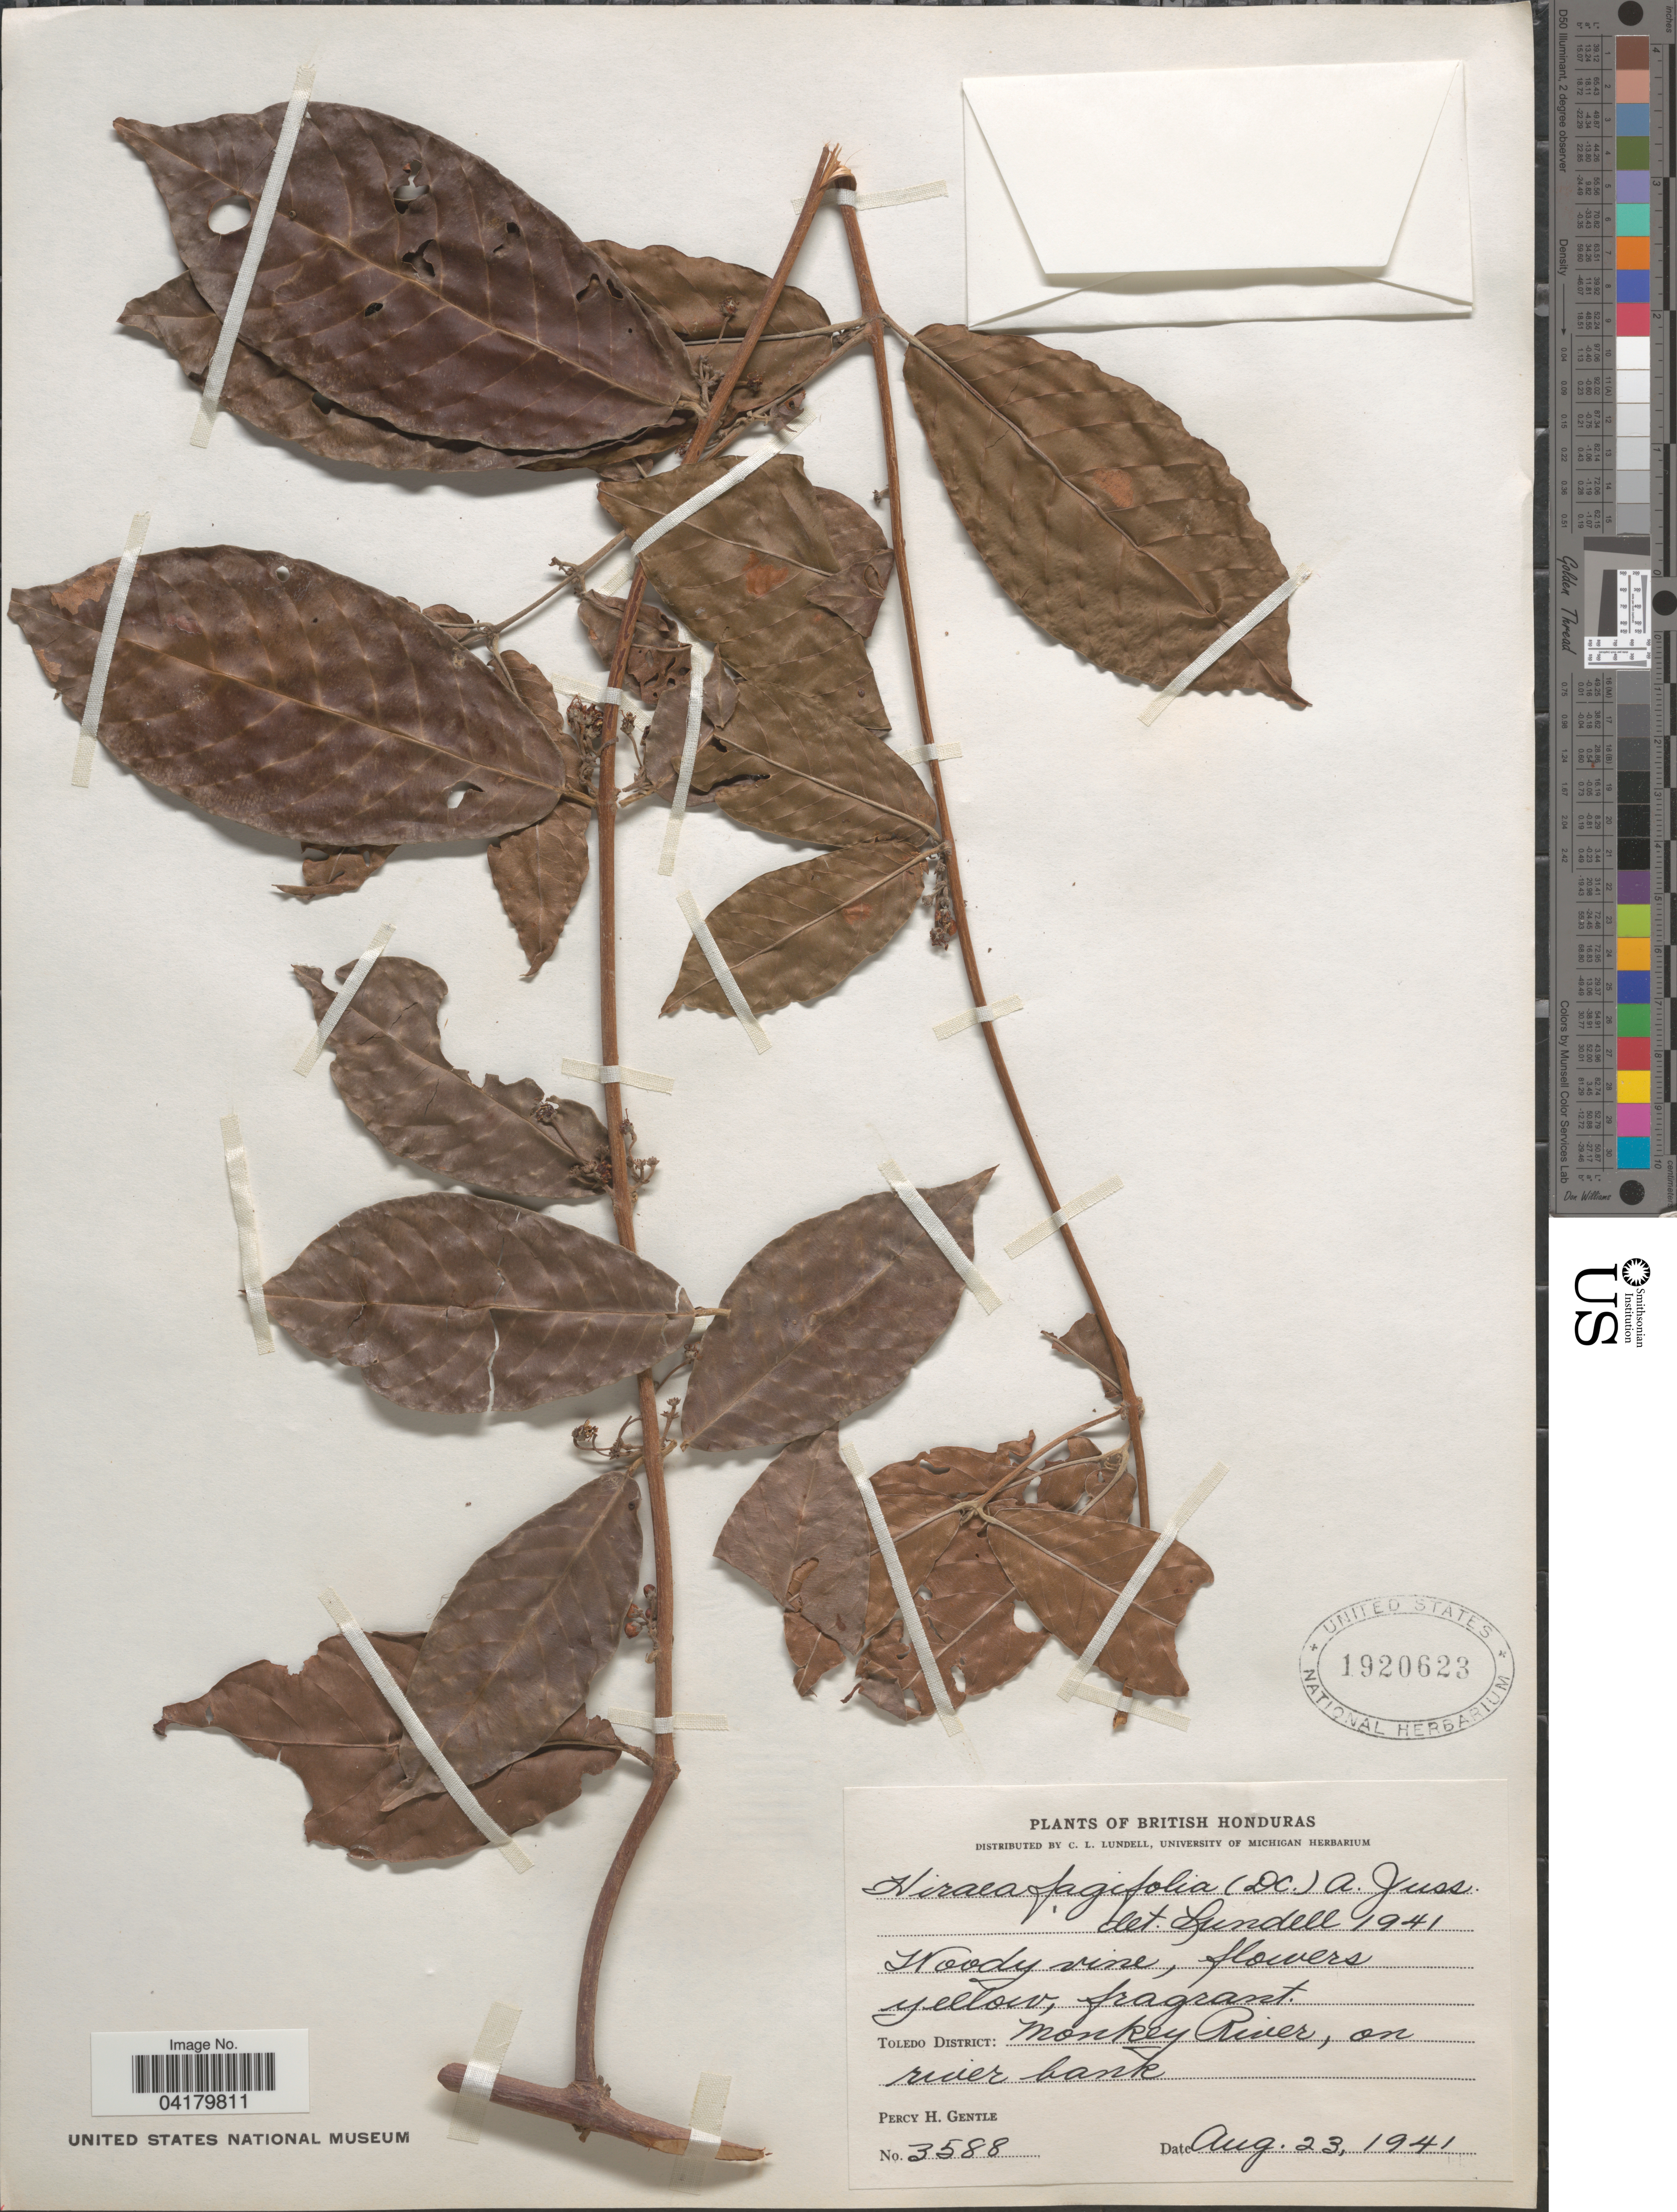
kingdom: Plantae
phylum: Tracheophyta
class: Magnoliopsida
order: Malpighiales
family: Malpighiaceae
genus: Hiraea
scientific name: Hiraea fagifolia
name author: (DC.) A. Juss.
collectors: P. H. Gentle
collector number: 3588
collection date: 1941-08-23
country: Belize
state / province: Toledo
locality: British Honduras. Toledo District: Monkey River, on river bank.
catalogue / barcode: US 1920623